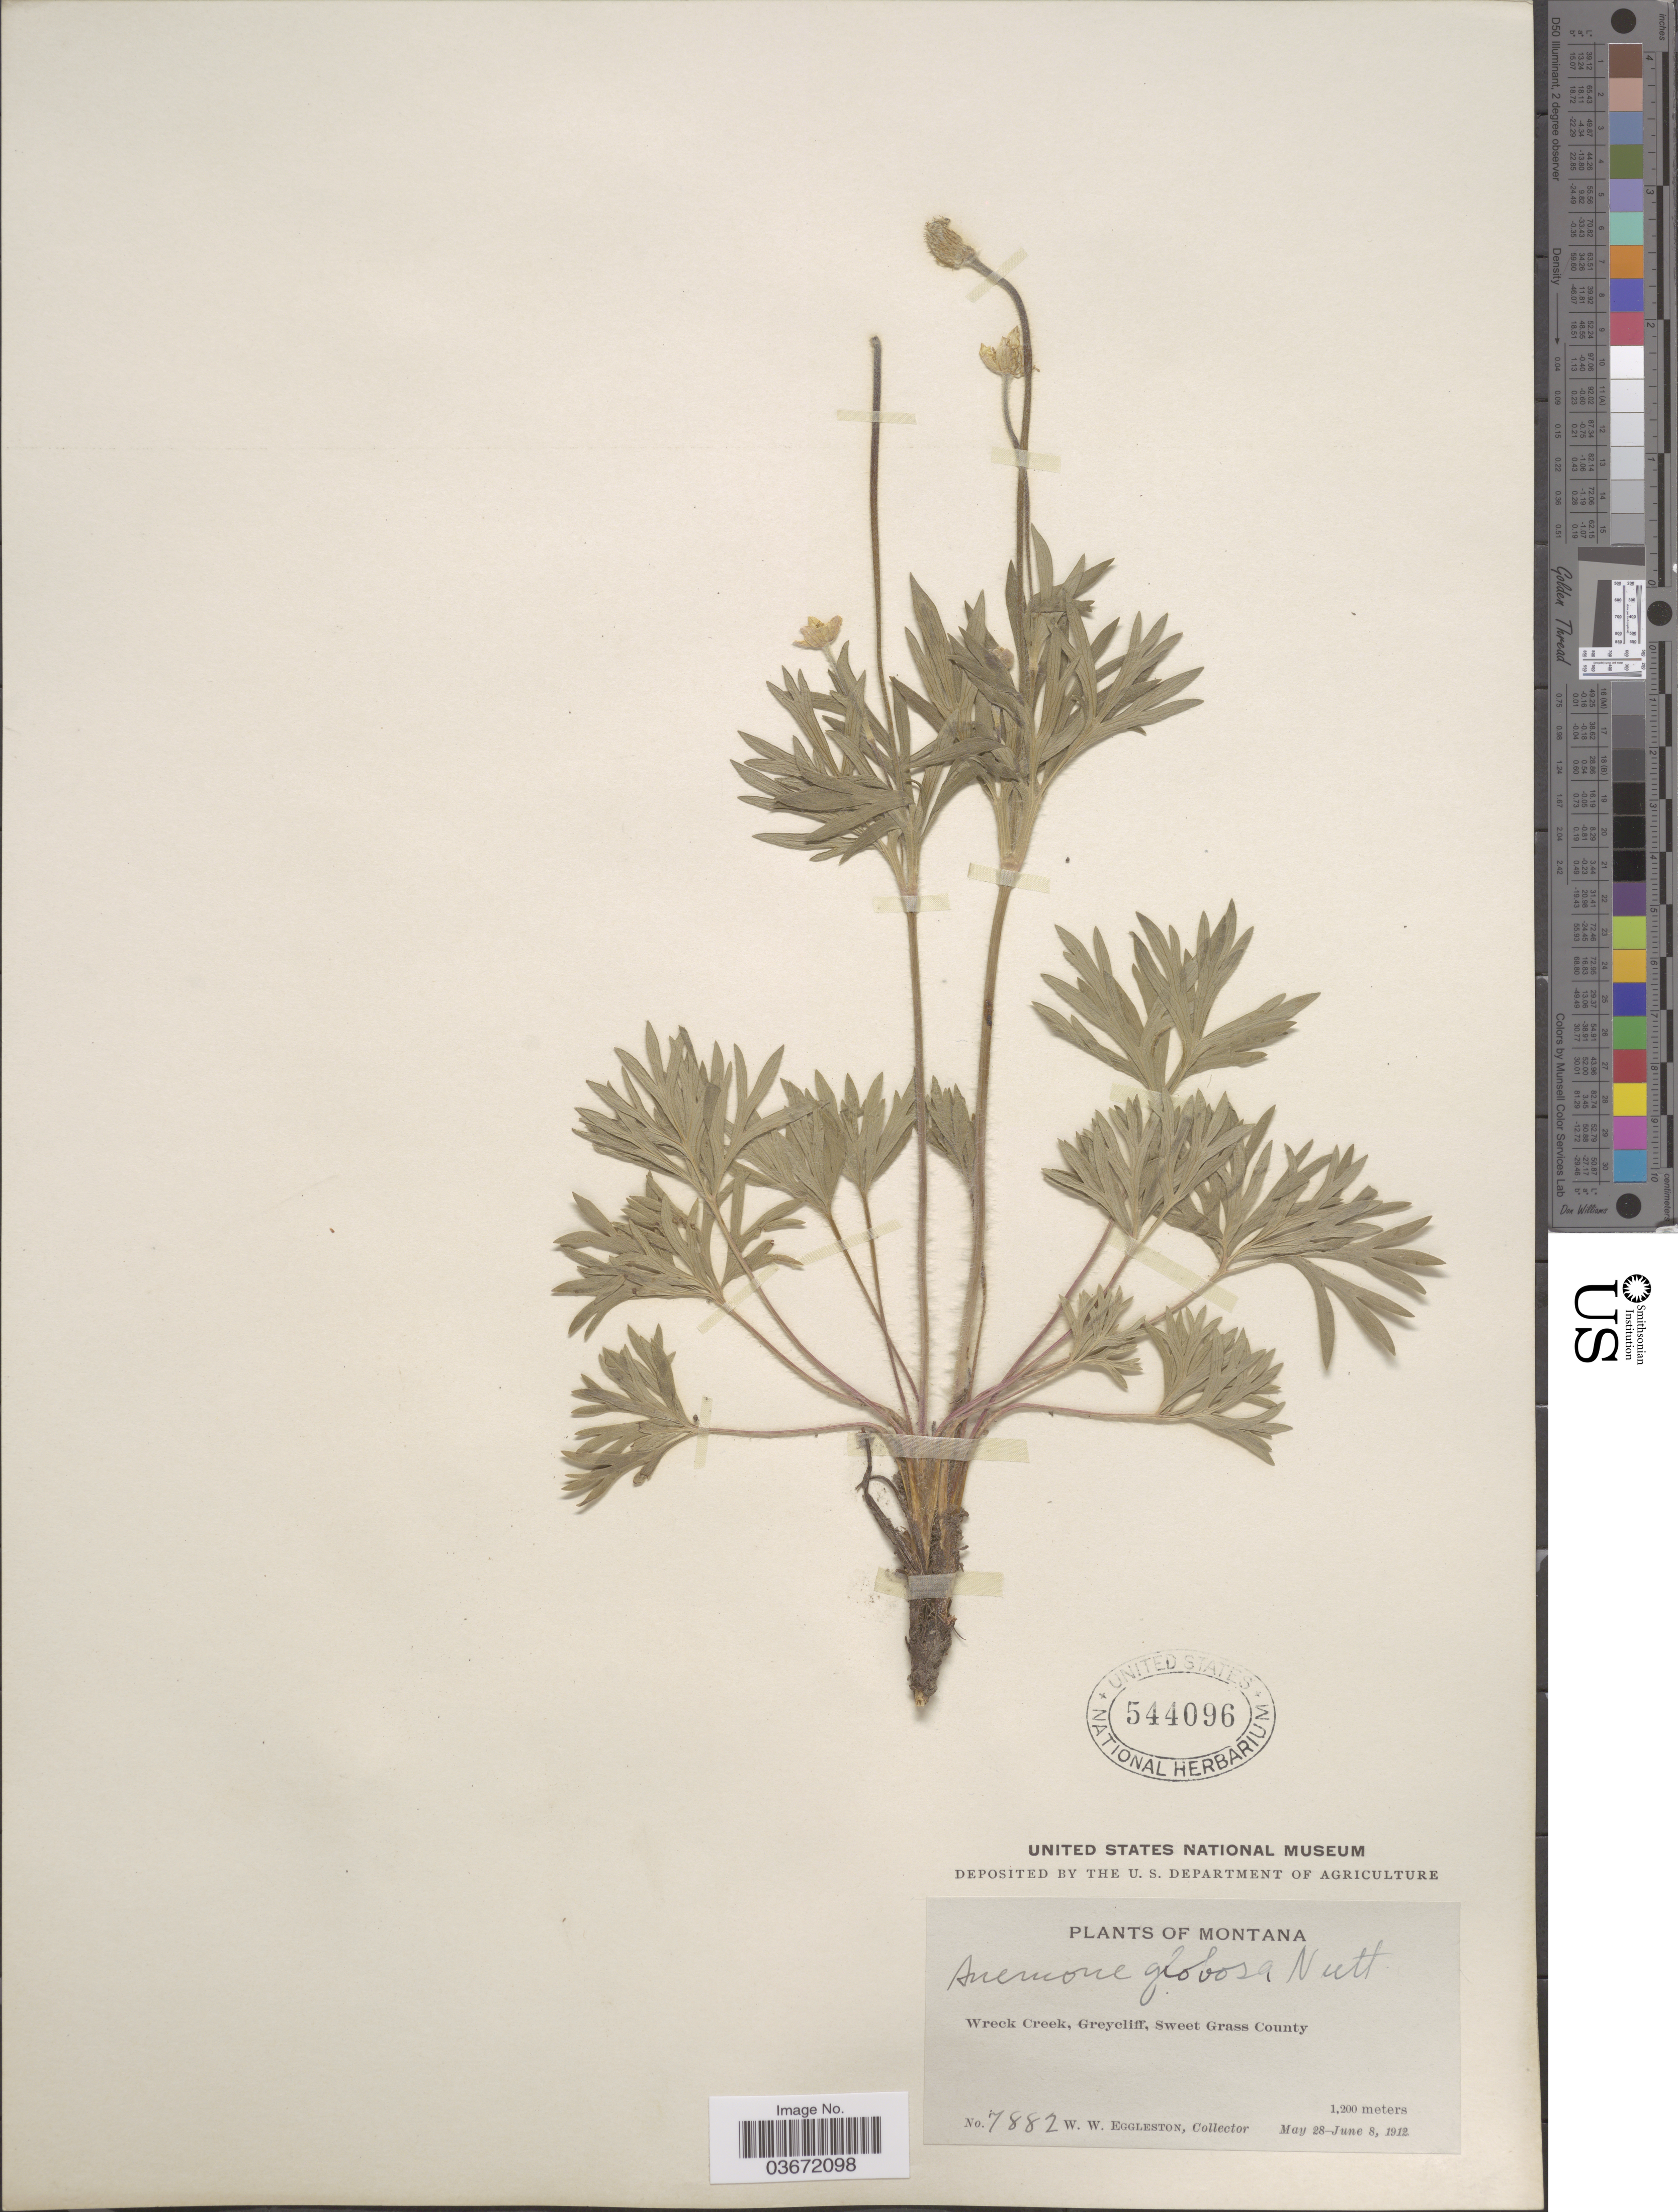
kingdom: Plantae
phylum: Tracheophyta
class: Magnoliopsida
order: Ranunculales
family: Ranunculaceae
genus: Anemone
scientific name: Anemone globosa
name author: (Torr. & A. Gray) Nutt. ex A. Heller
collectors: W. W. Eggleston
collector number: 7882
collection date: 1912-05-28/1912-06-08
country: United States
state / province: Montana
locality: Wreck Creek, Greycliff, Sweet Grass County.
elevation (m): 1200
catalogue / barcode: US 544096